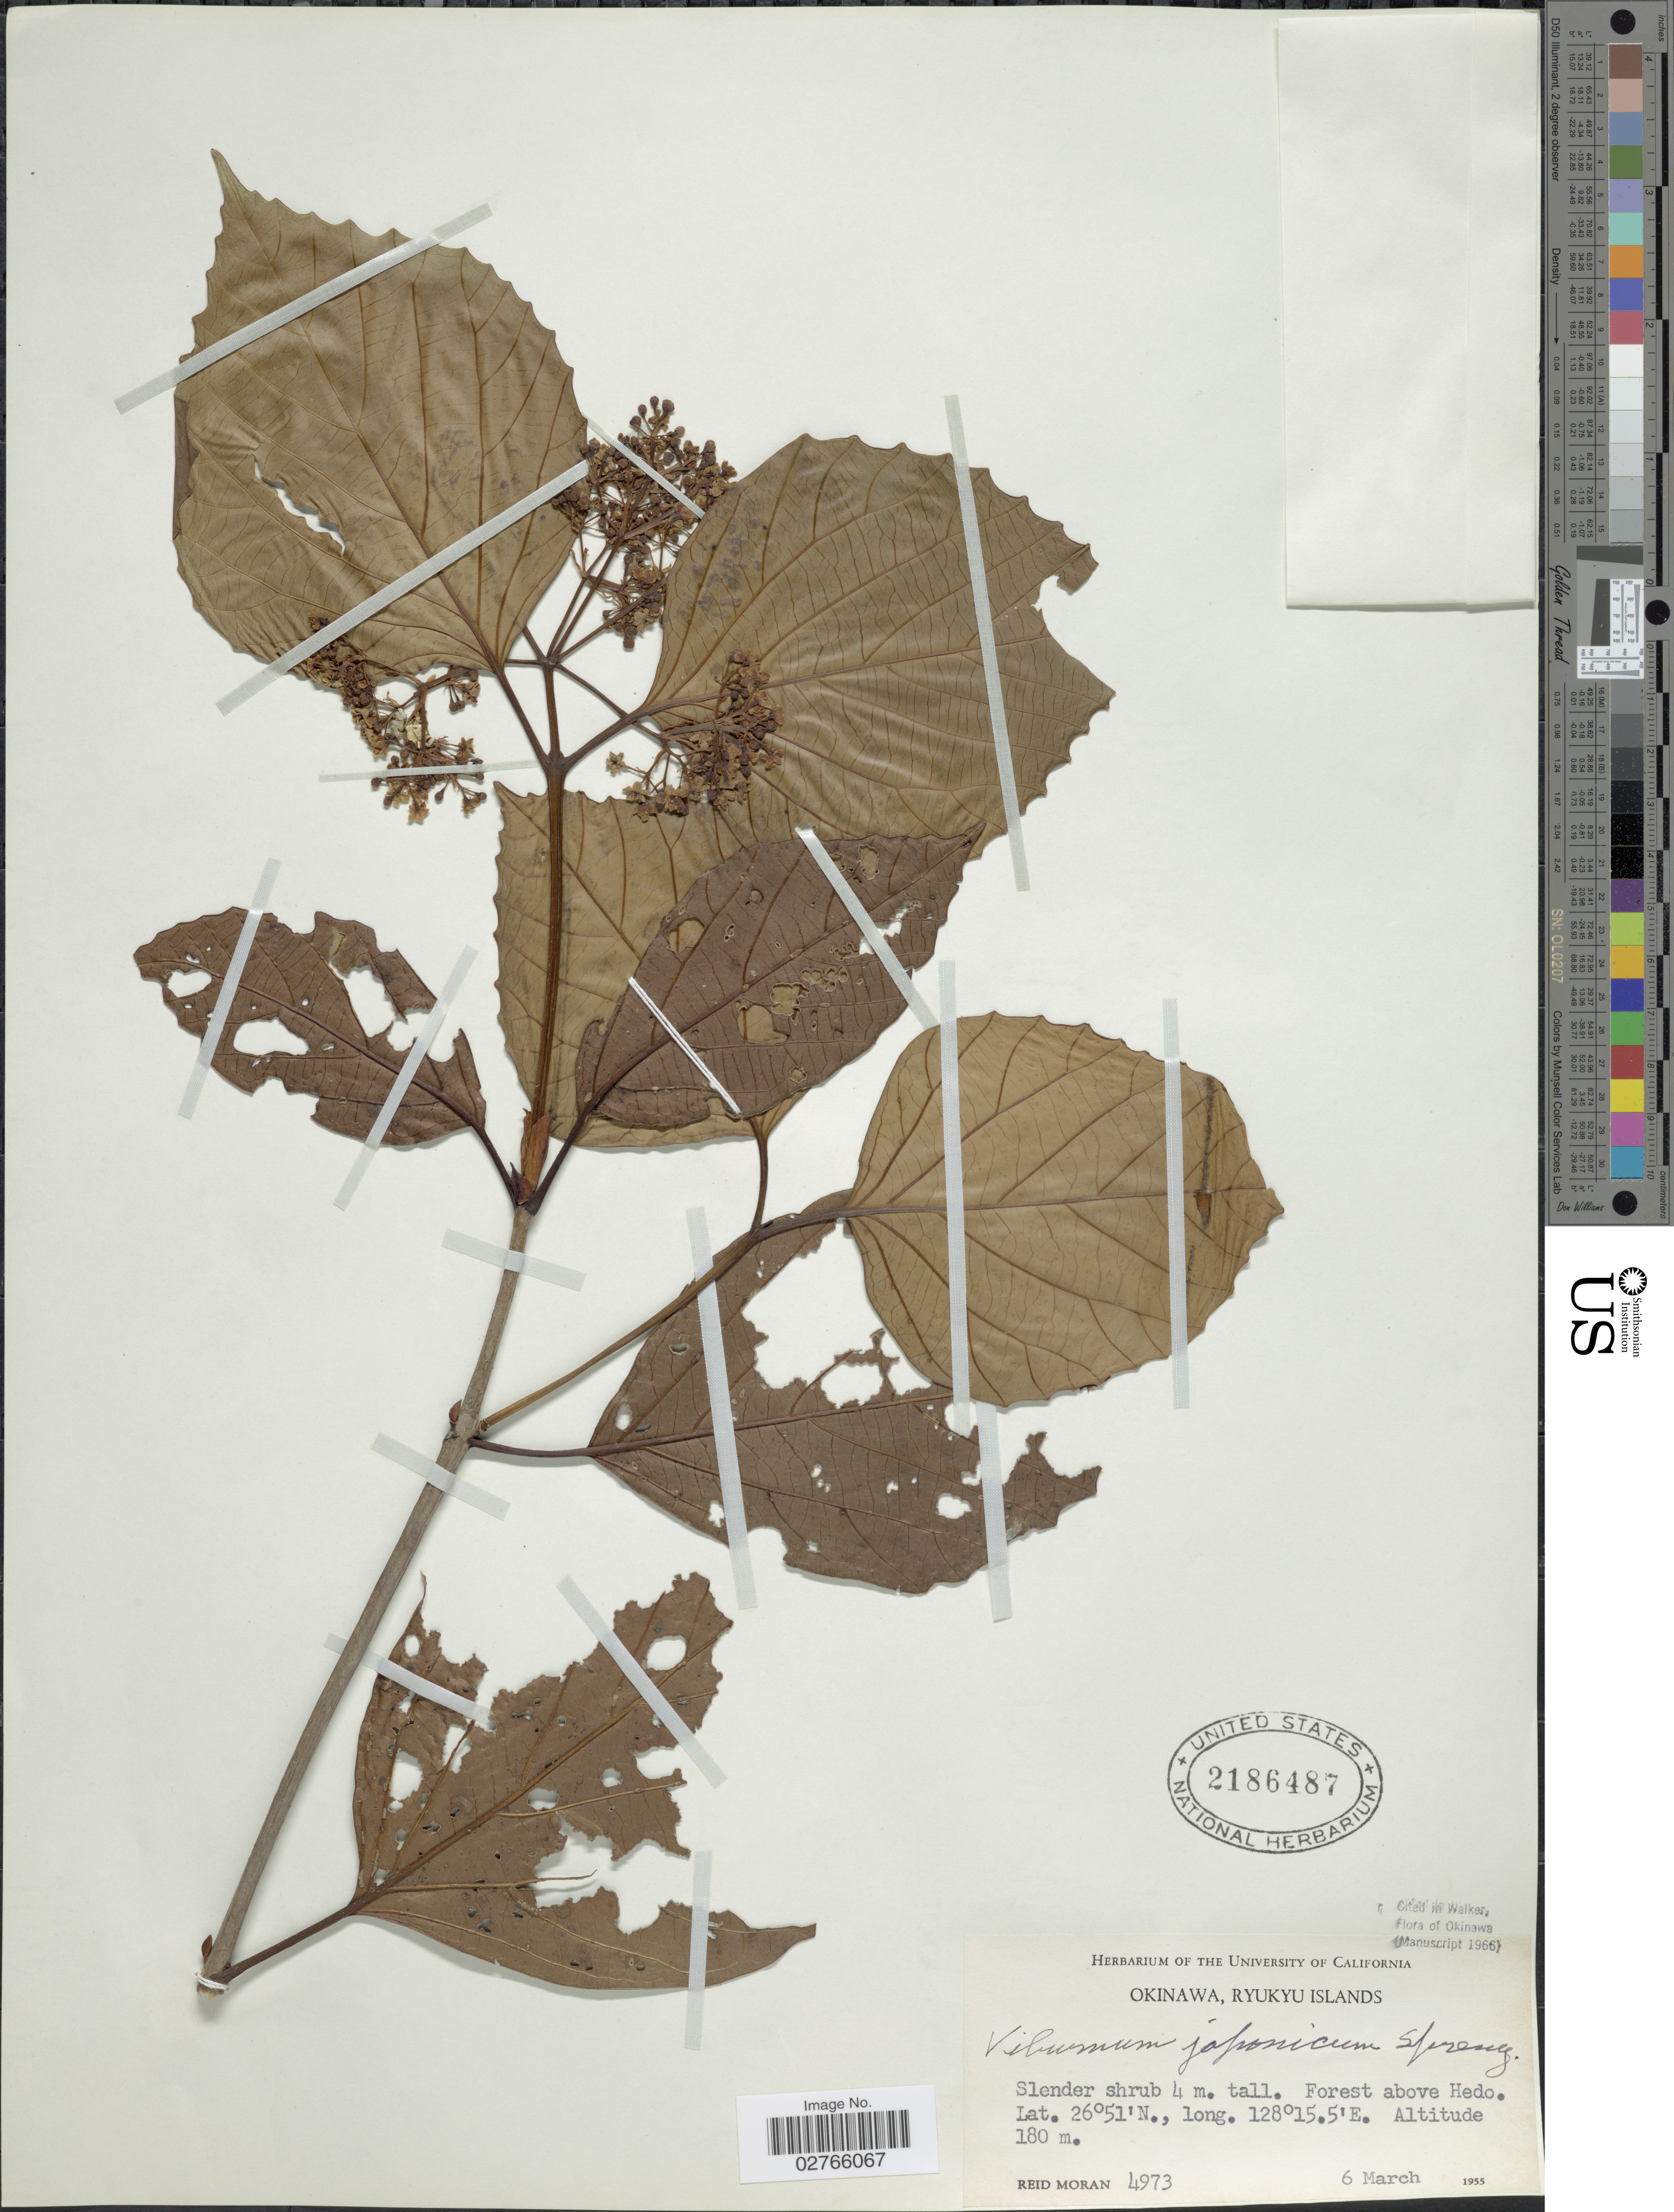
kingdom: Plantae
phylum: Tracheophyta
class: Magnoliopsida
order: Dipsacales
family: Viburnaceae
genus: Viburnum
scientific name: Viburnum japonicum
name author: (Thunb.) C.K. Spreng.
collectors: R. V. Moran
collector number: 4973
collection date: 1955-03-06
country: Japan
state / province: Okinawa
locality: Ryukyu Islands, Forest above Hedo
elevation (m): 180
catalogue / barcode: US 2186487